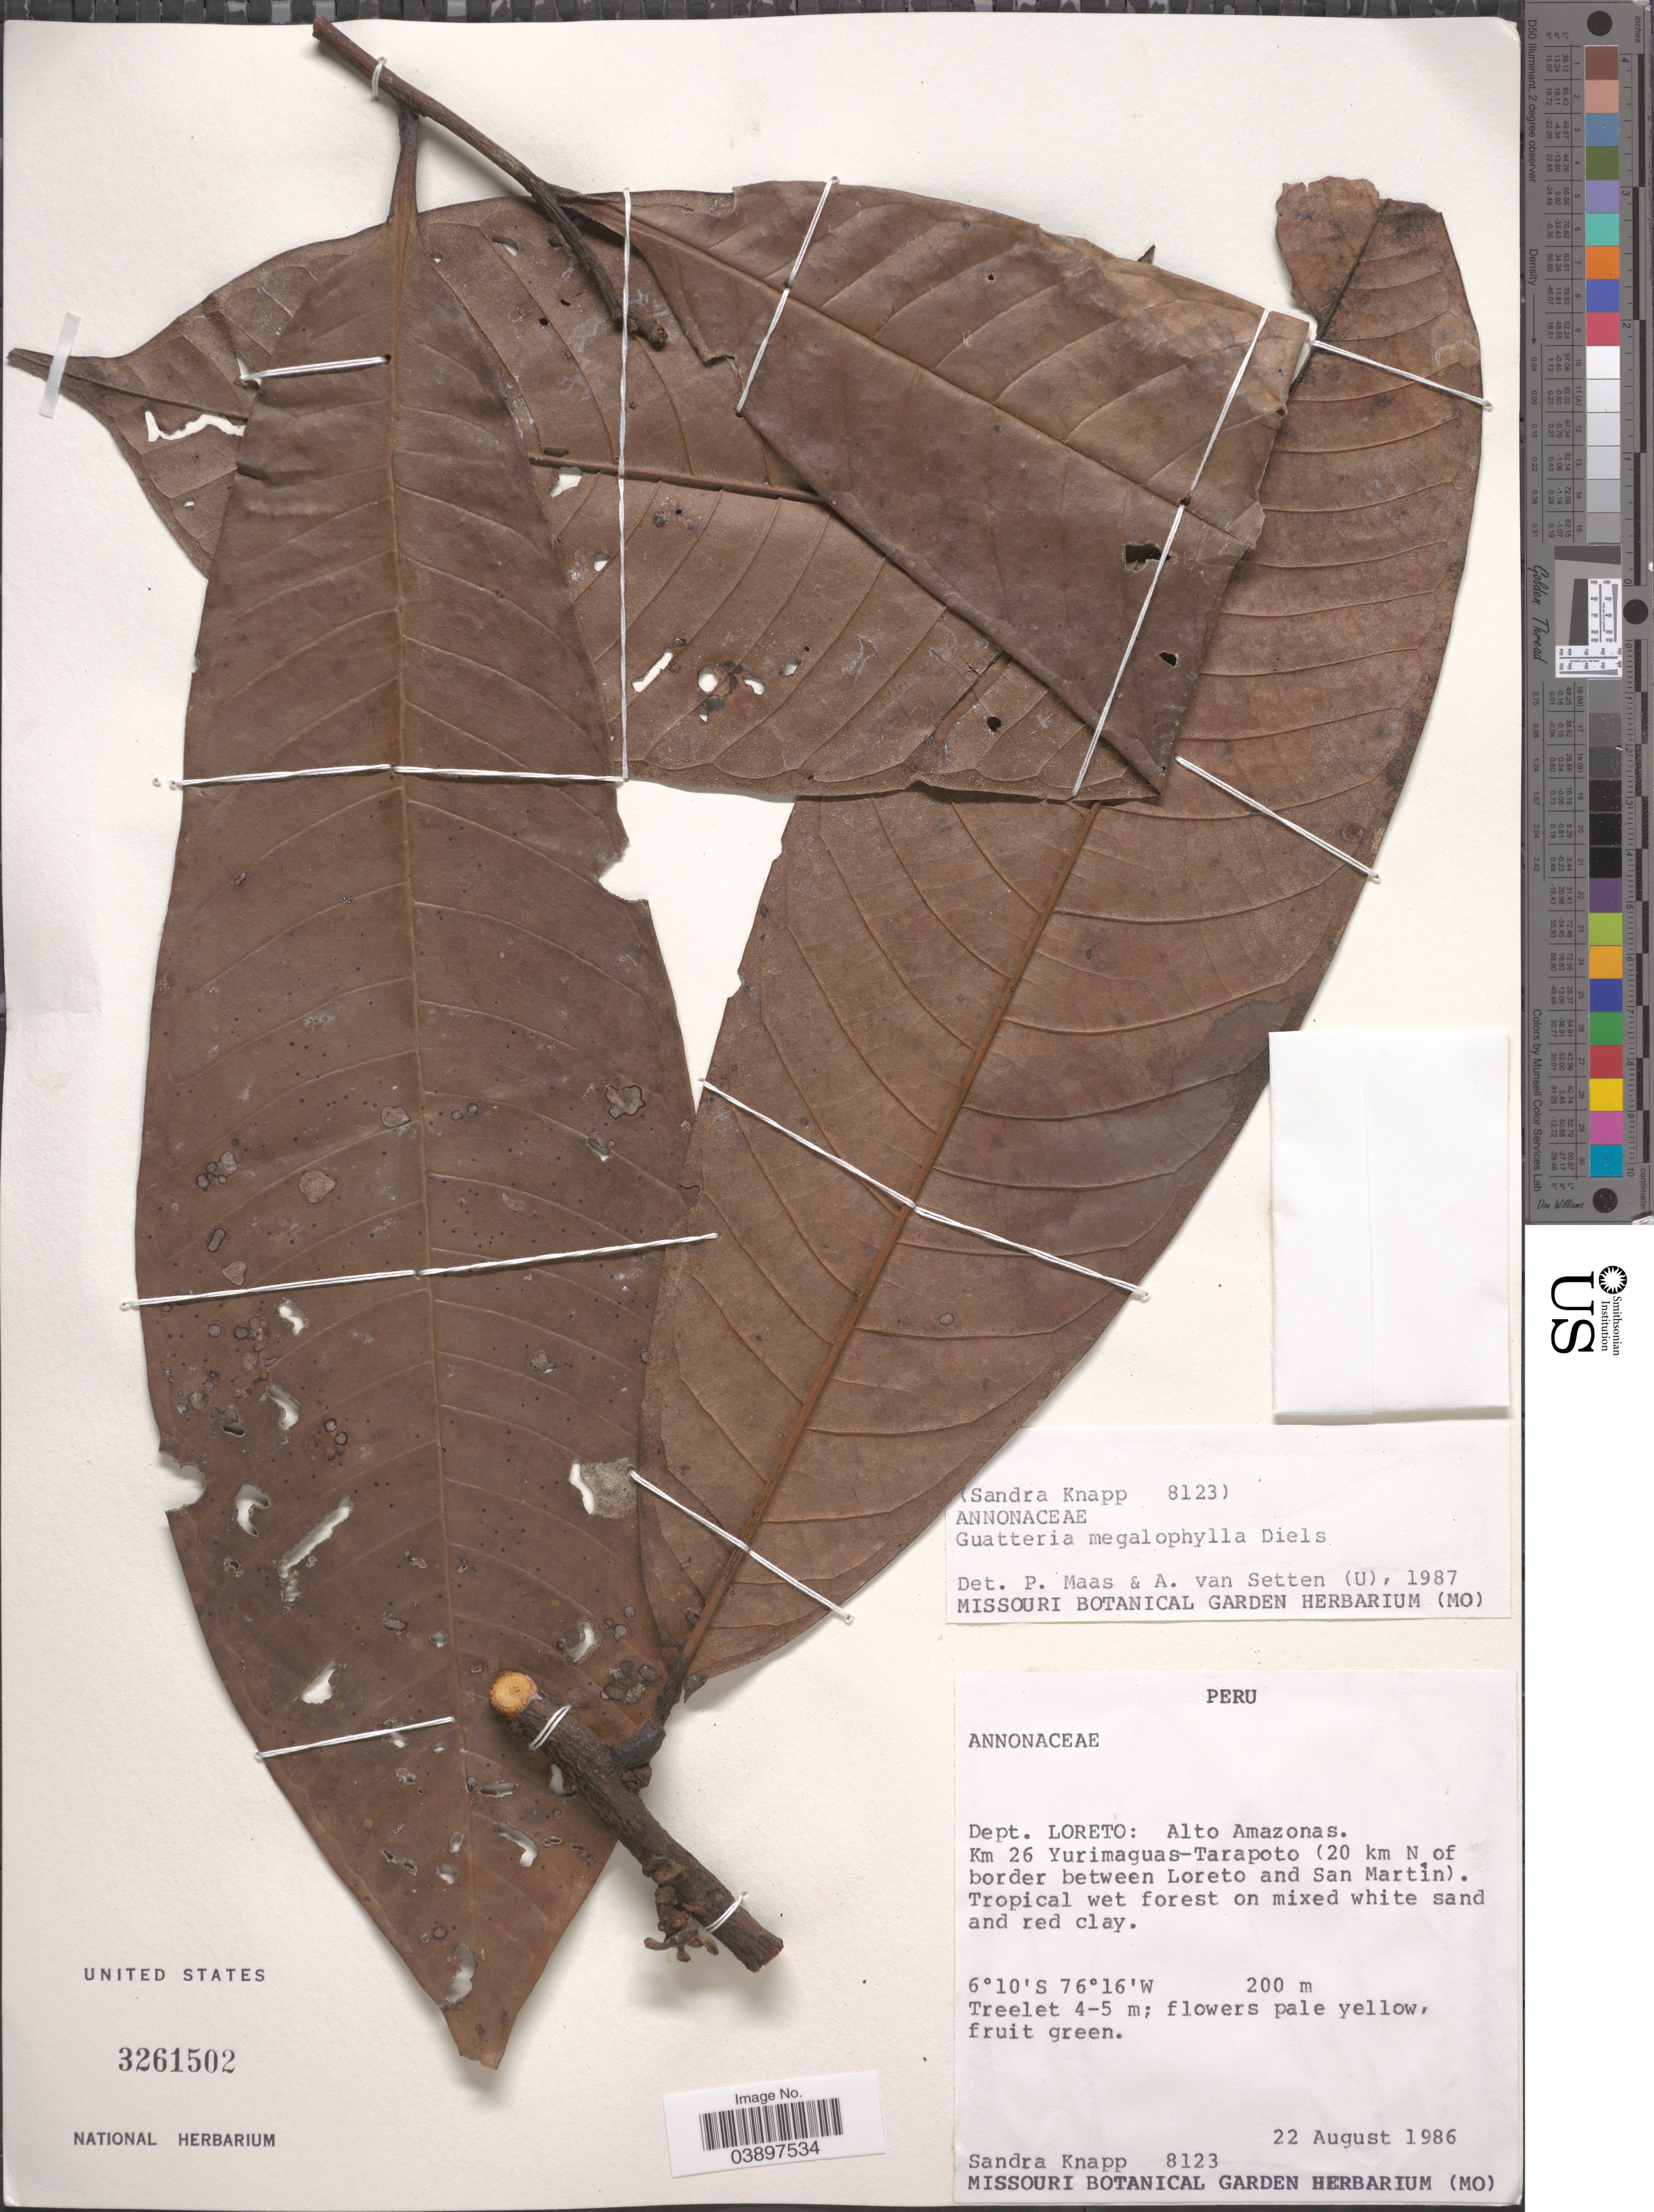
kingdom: Plantae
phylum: Tracheophyta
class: Magnoliopsida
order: Magnoliales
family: Annonaceae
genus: Guatteria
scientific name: Guatteria megalophylla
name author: Diels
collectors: S. Knapp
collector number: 8123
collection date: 1986-08-22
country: Peru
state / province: Loreto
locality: Dept. Loreto: Alto Amazonas. Km 26 Yurimaguas-Tarapoto (20 km N of border between Loreto and San Martín).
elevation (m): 200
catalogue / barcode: US 3261502